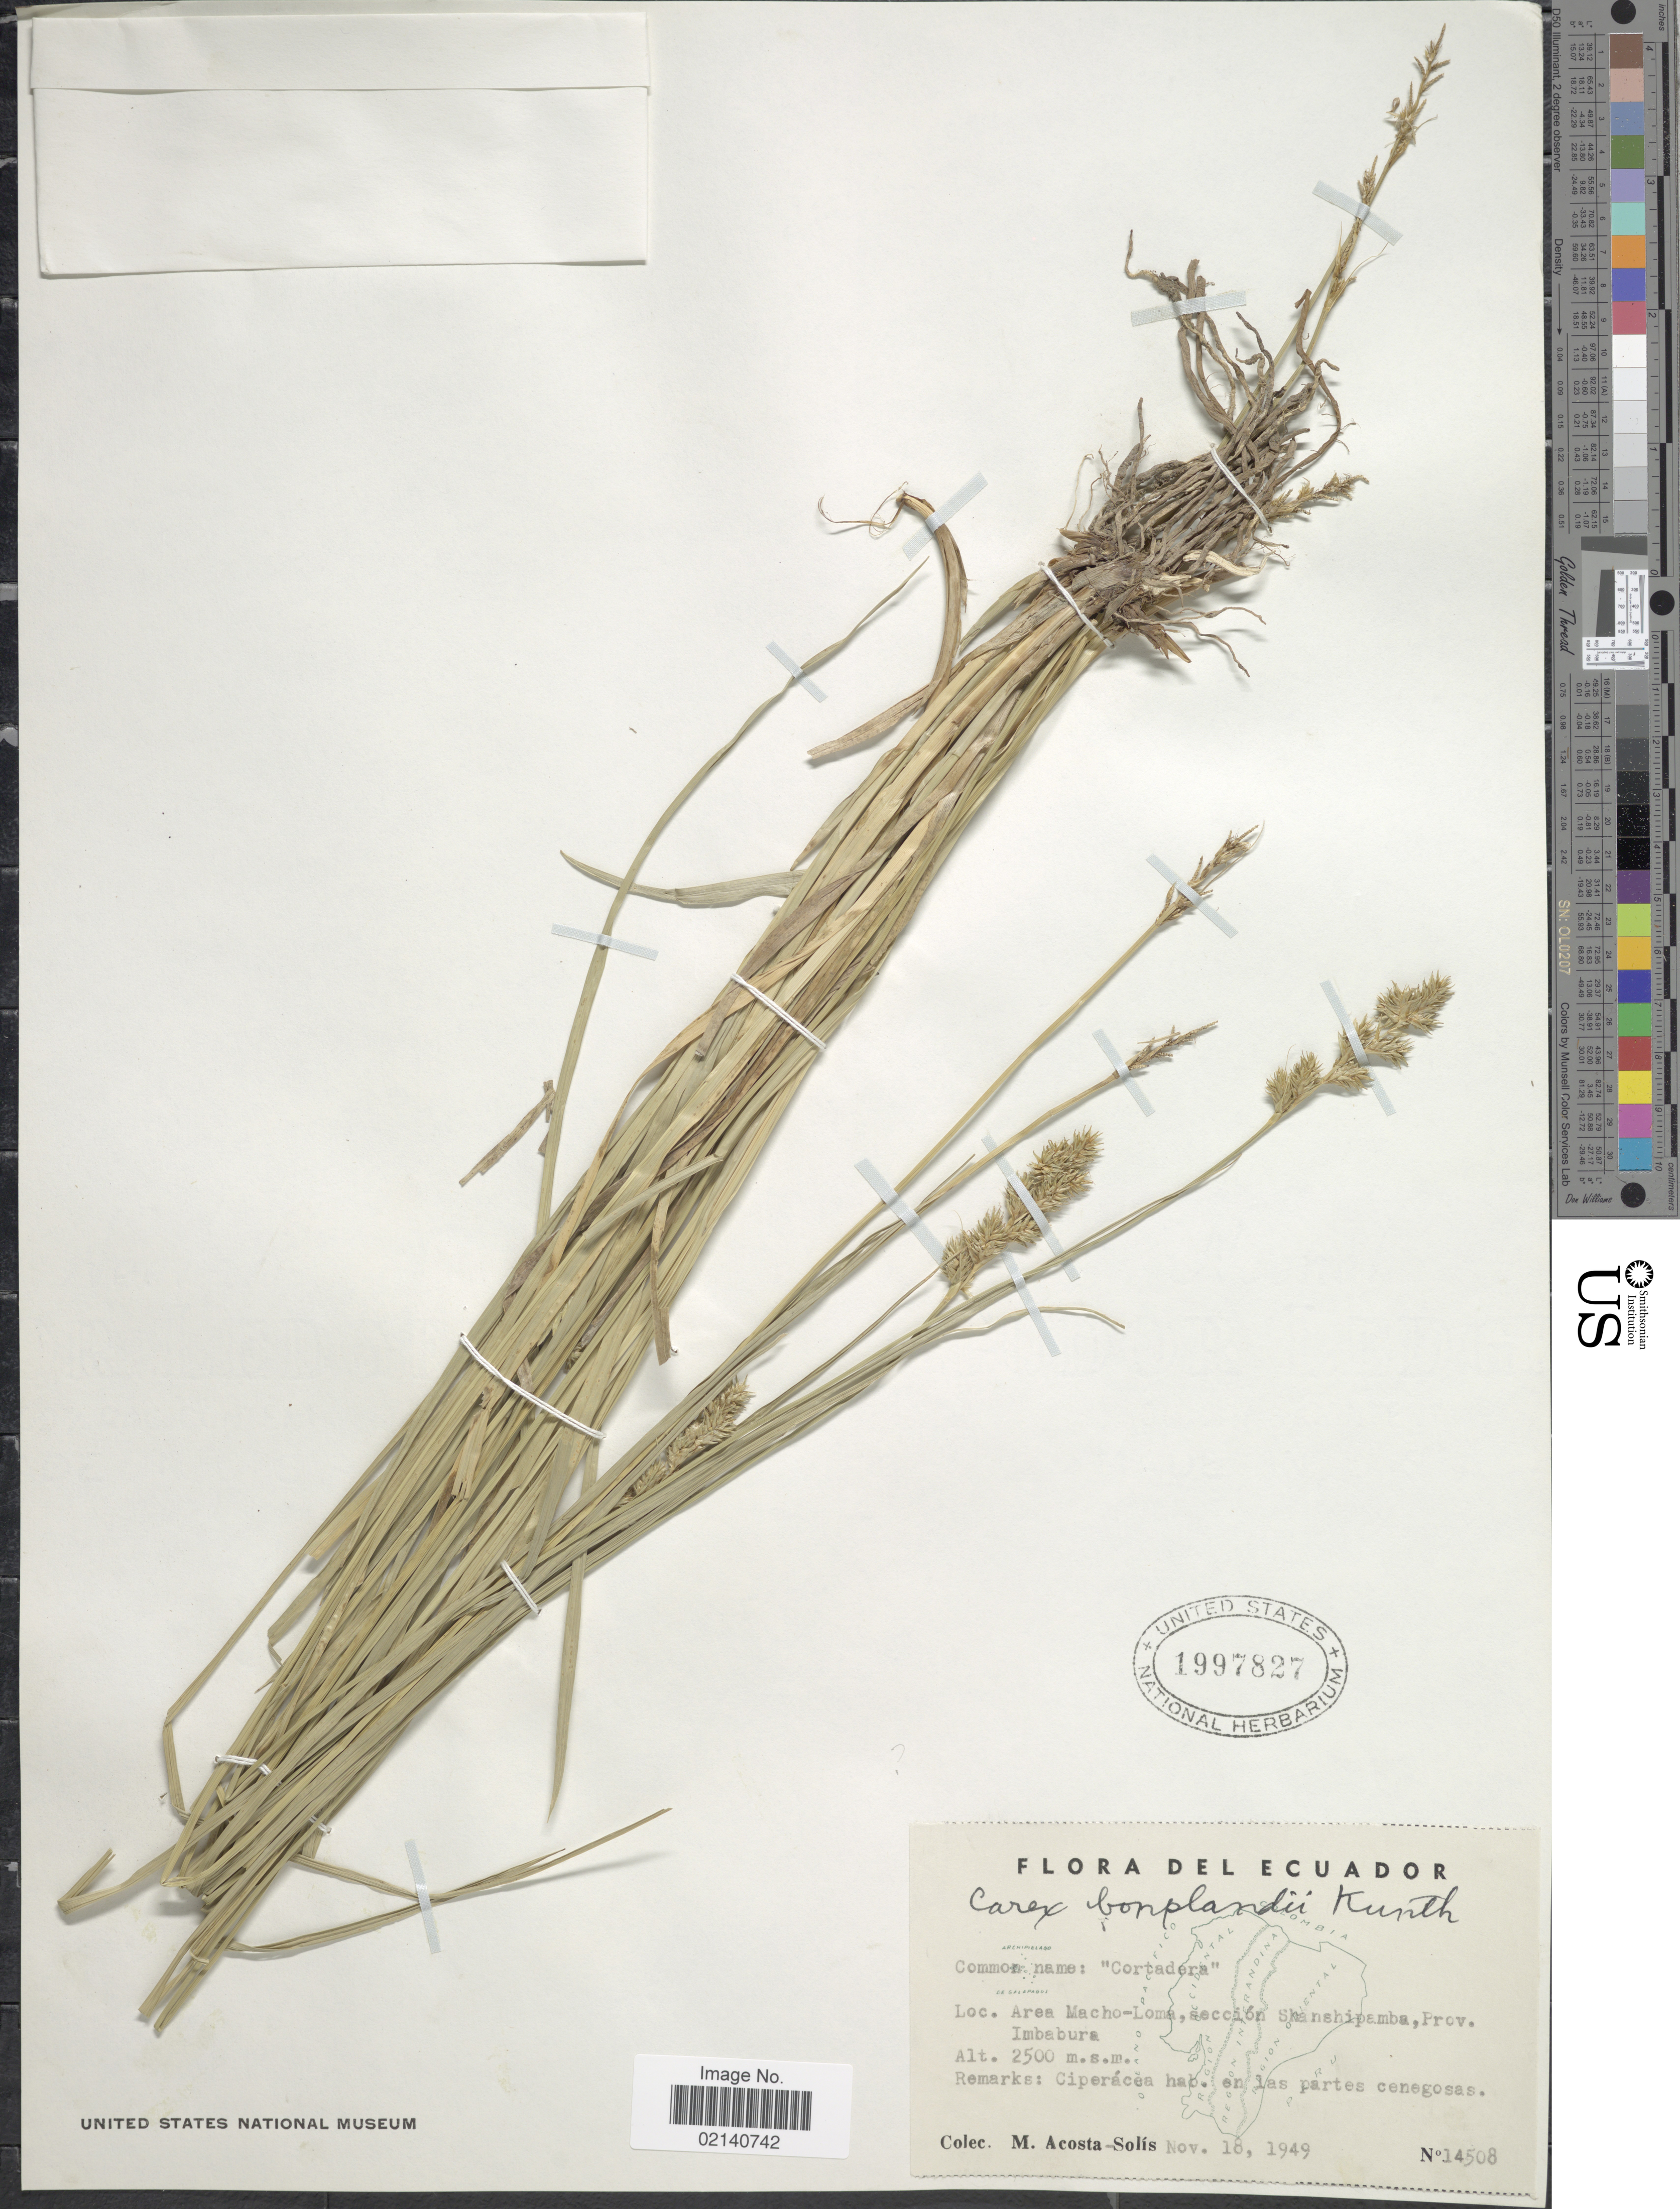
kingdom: Plantae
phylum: Tracheophyta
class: Liliopsida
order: Poales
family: Cyperaceae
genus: Carex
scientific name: Carex bonplandii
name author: Kunth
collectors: M. Acosta Solis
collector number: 14508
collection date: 1949-11-18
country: Ecuador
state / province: Imbabura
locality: Area Macho-Loma, seccion Shanshipamba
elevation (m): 2500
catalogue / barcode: US 1997827